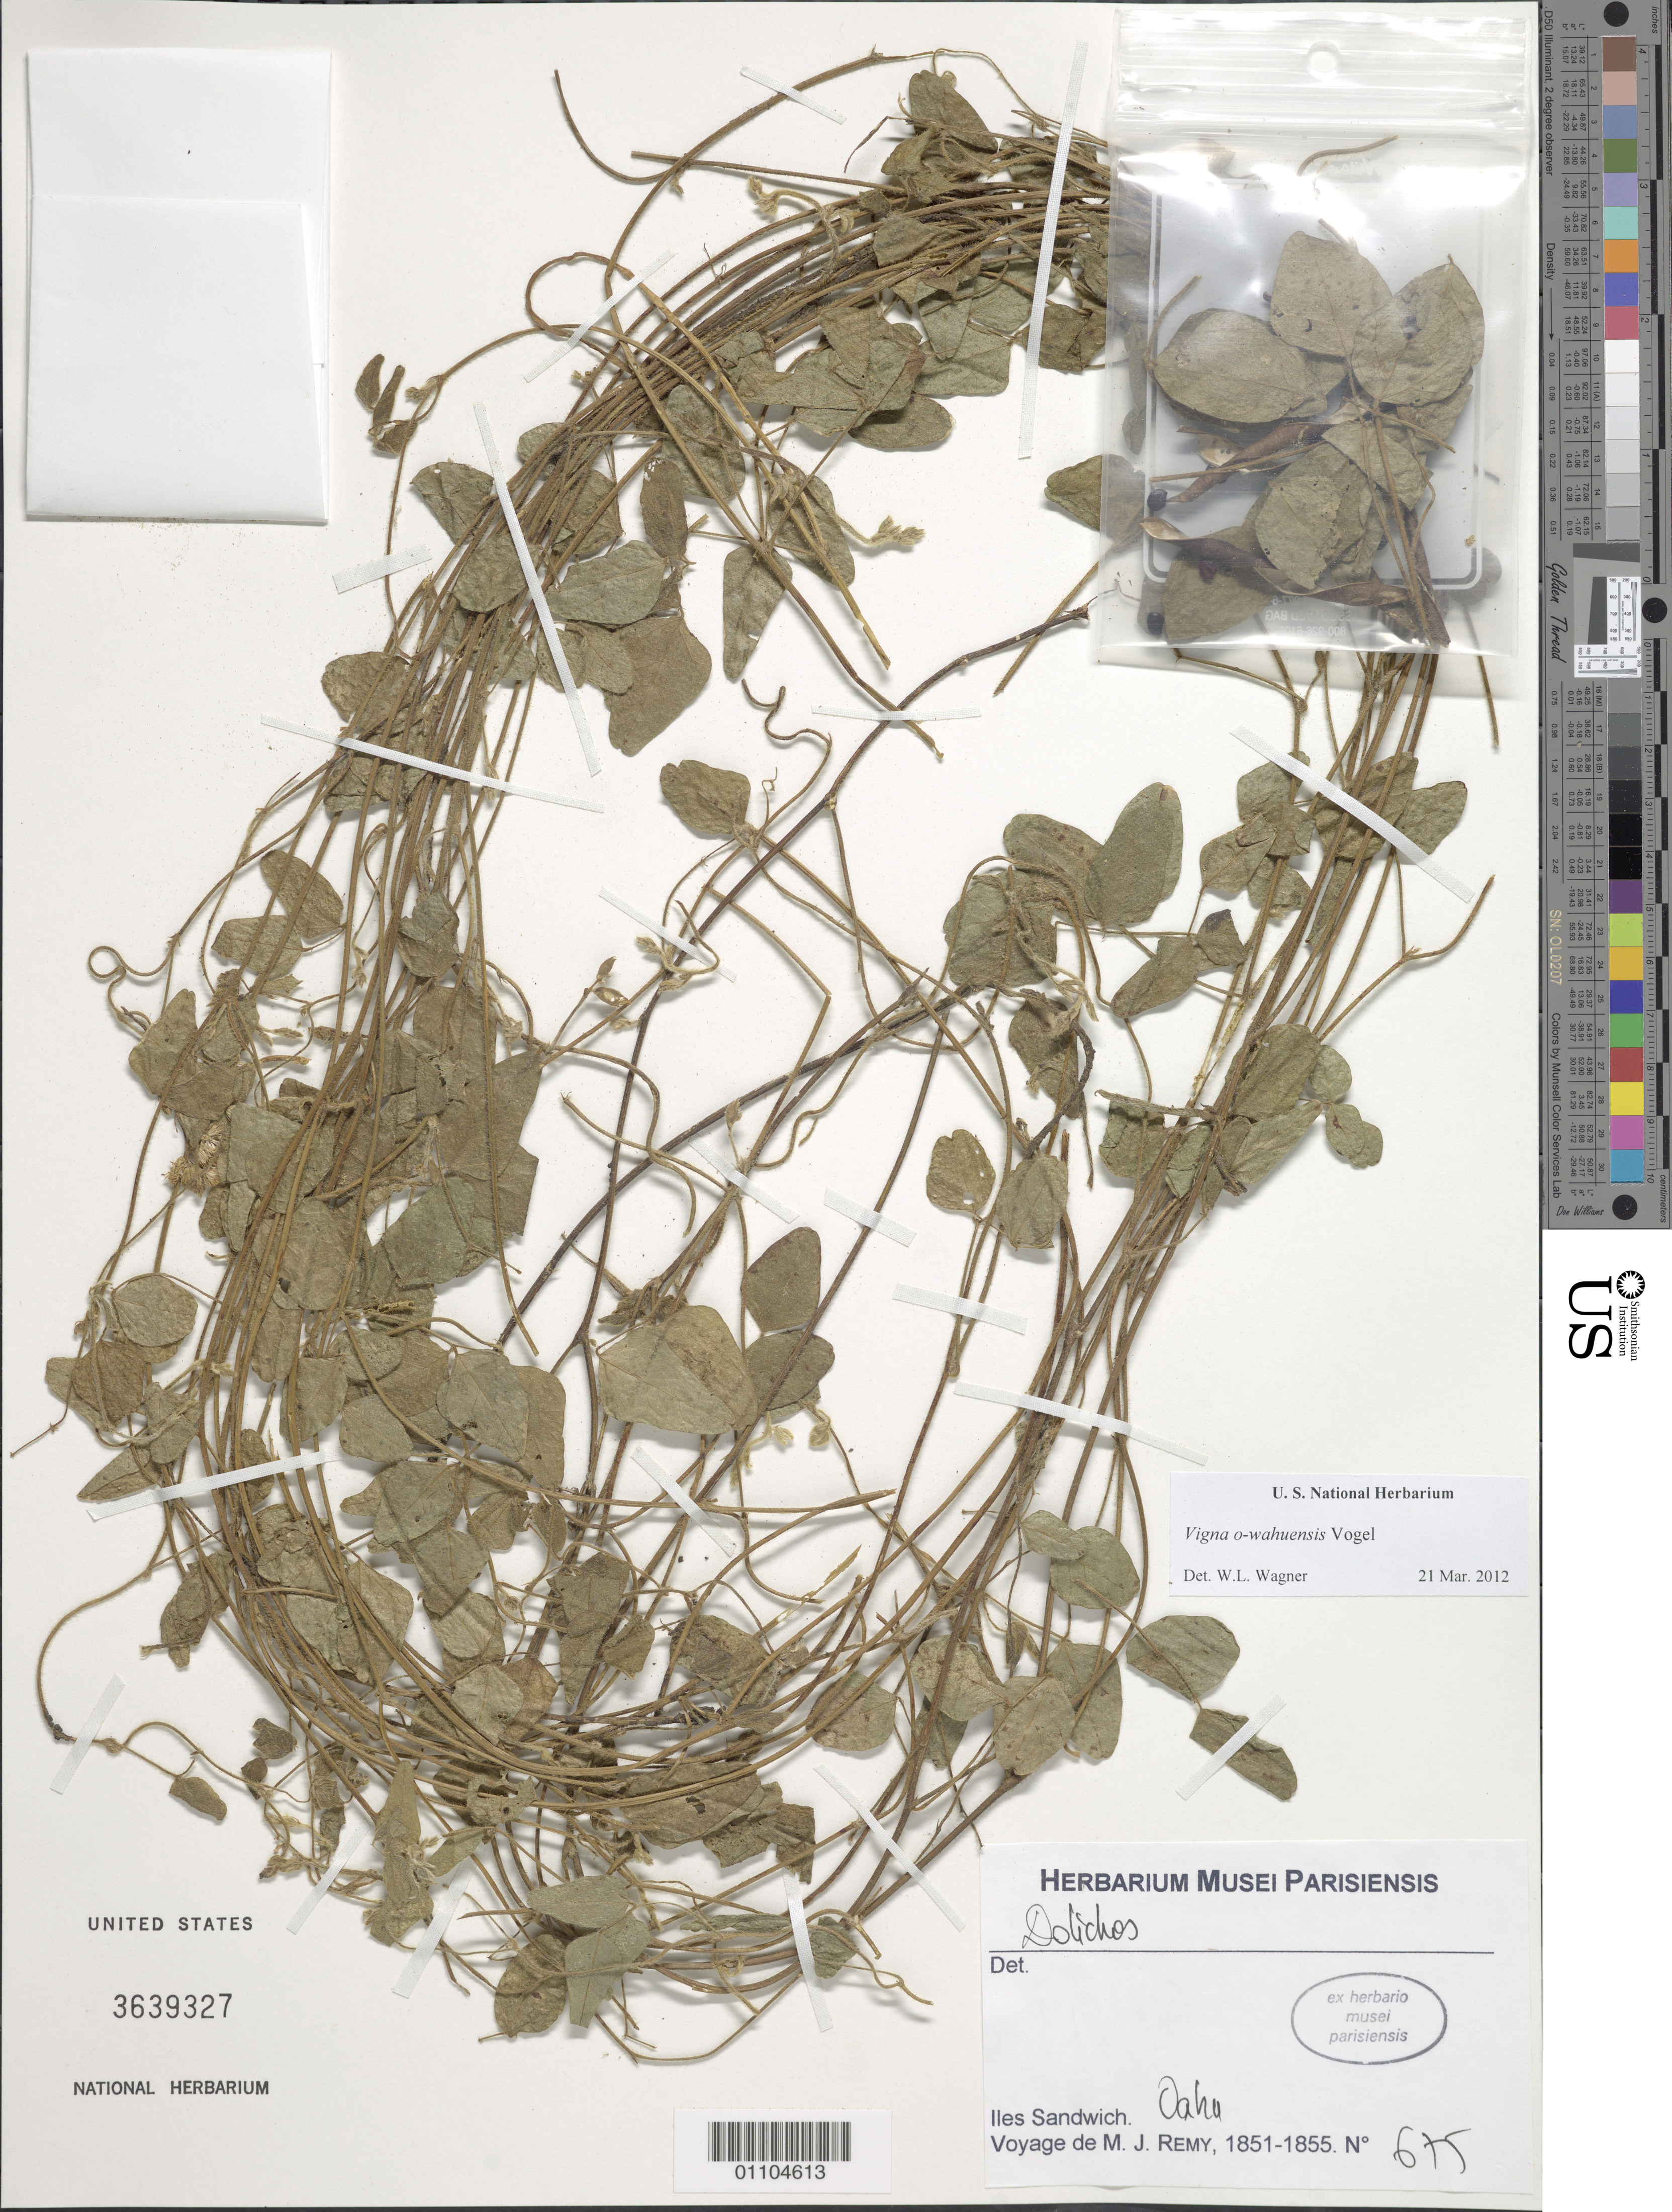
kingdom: Plantae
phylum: Tracheophyta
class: Magnoliopsida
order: Fabales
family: Fabaceae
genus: Vigna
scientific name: Vigna owahuensis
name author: Vogel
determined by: Wagner, W. L., (BOT), Smithsonian Institution - National Museum of Natural History (UNITED STATES)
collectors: M. J. Remy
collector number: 675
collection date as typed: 1851 to --- 1855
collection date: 1851/1855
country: United States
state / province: Hawaii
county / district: Honolulu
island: Oahu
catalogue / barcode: US 3639327